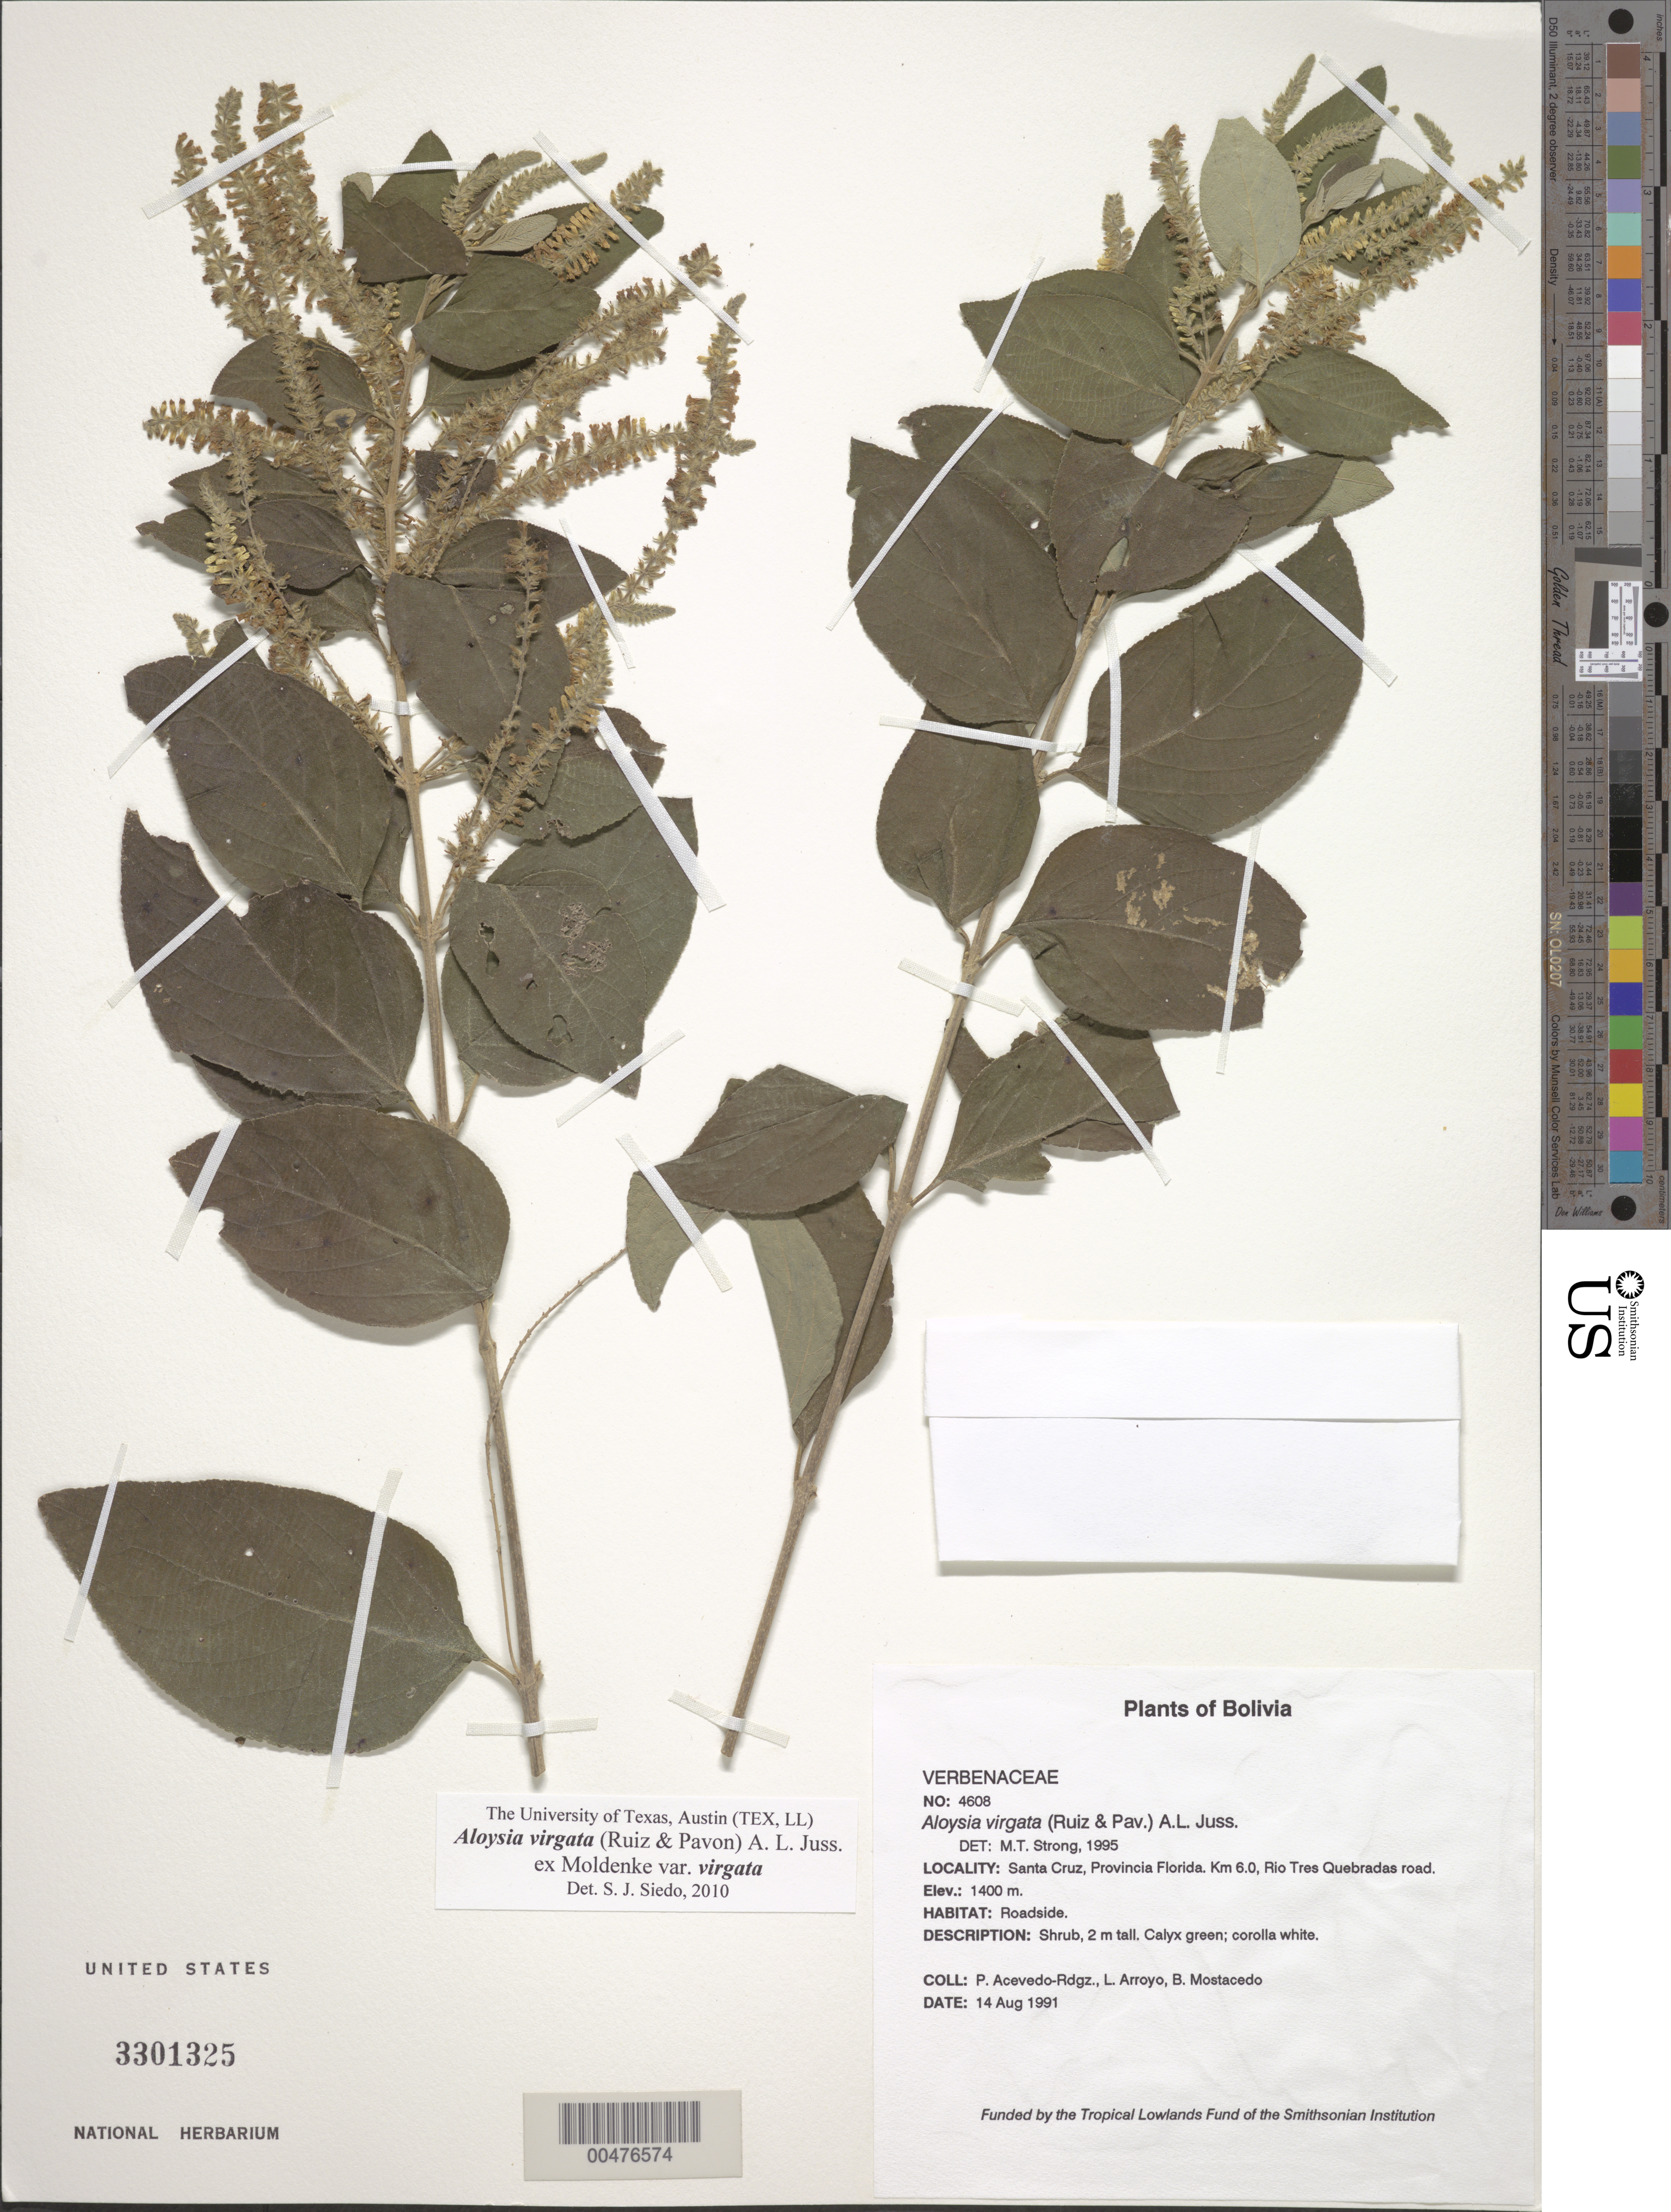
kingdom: Plantae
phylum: Tracheophyta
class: Magnoliopsida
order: Lamiales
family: Verbenaceae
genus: Aloysia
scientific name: Aloysia virgata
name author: (Ruiz & Pav.) Juss.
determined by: Strong, M. T., (US), Smithsonian Institution - National Museum of Natural History (UNITED STATES)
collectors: P. Acevedo-Rodr., L. Arroyo & B. Mostacedo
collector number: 4608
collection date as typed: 14 Aug 1991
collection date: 1991-08-14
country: Bolivia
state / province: Santa Cruz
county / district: Florida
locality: Depart. Santa Cruz, Provincia Florida. Km 6.0, Río Tres Quebradas road.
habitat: Roadside.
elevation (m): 1400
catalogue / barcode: US 3301325